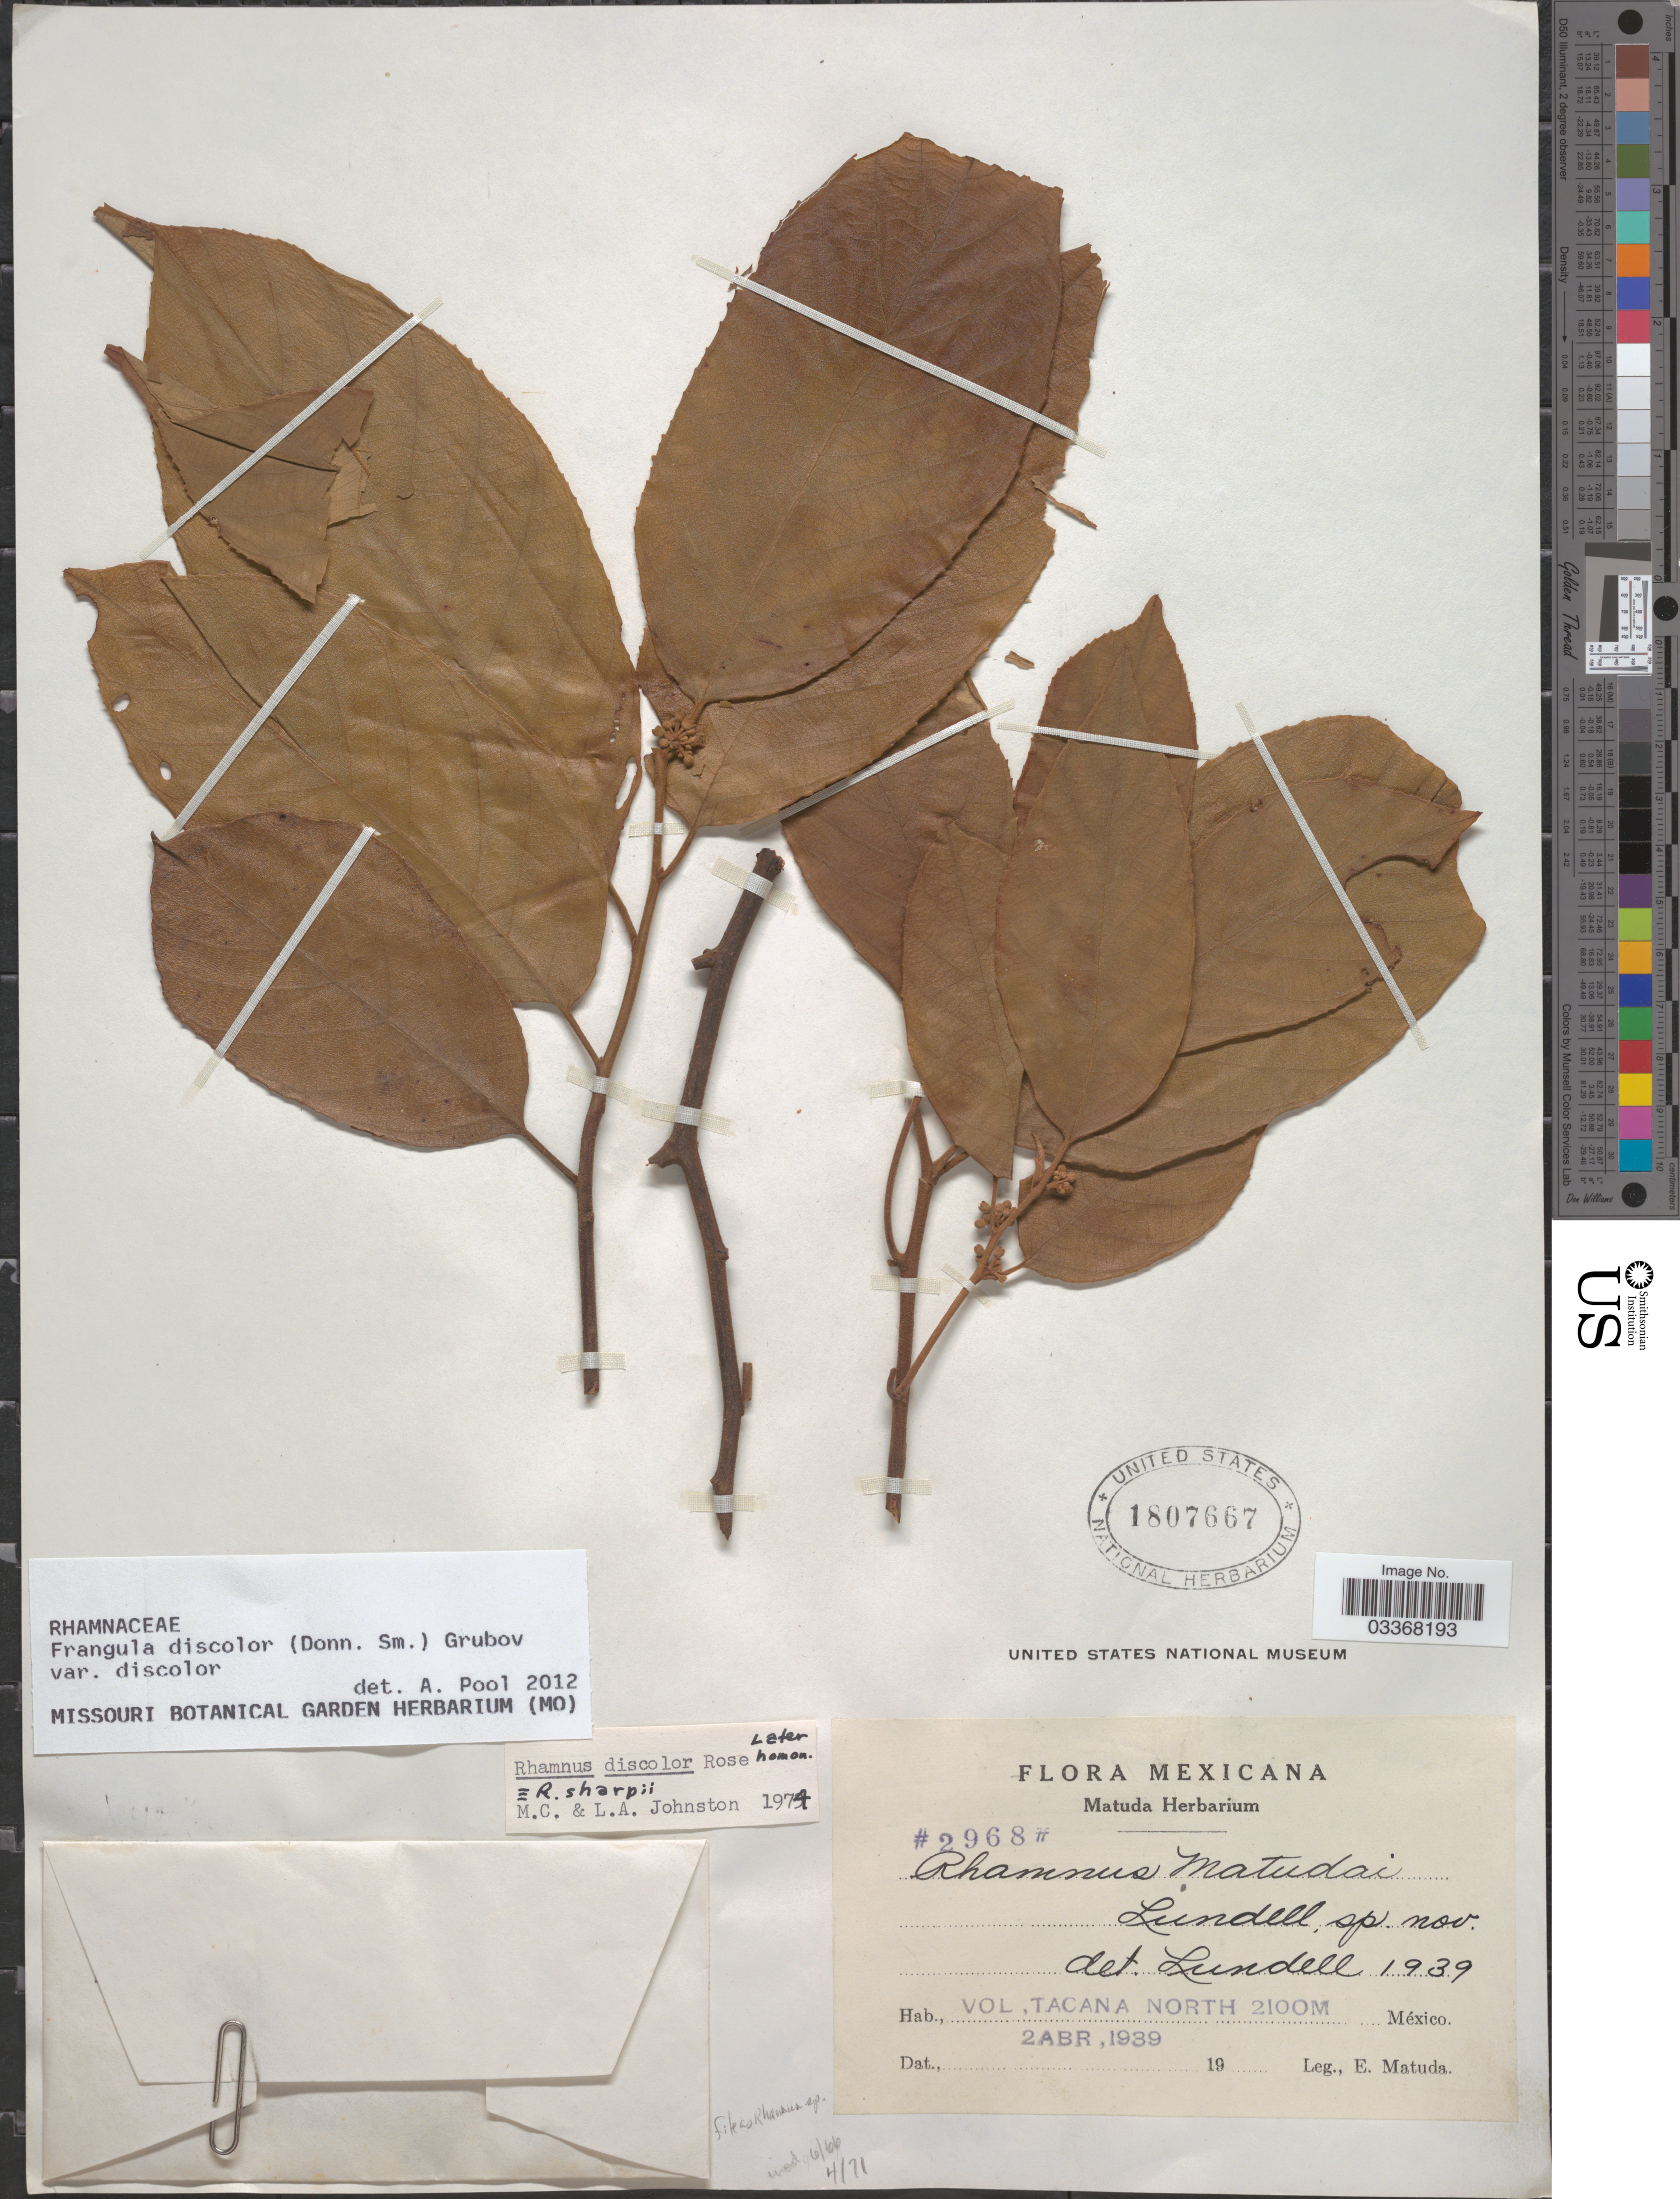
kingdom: Plantae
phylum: Tracheophyta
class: Magnoliopsida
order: Rosales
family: Rhamnaceae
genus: Frangula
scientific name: Frangula discolor var. discolor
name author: (Donn. Sm.) Grubov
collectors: E. Matuda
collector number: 2968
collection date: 1939-04-02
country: Mexico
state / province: México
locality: Vol. Tacana North.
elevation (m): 2100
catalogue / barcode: US 1807667